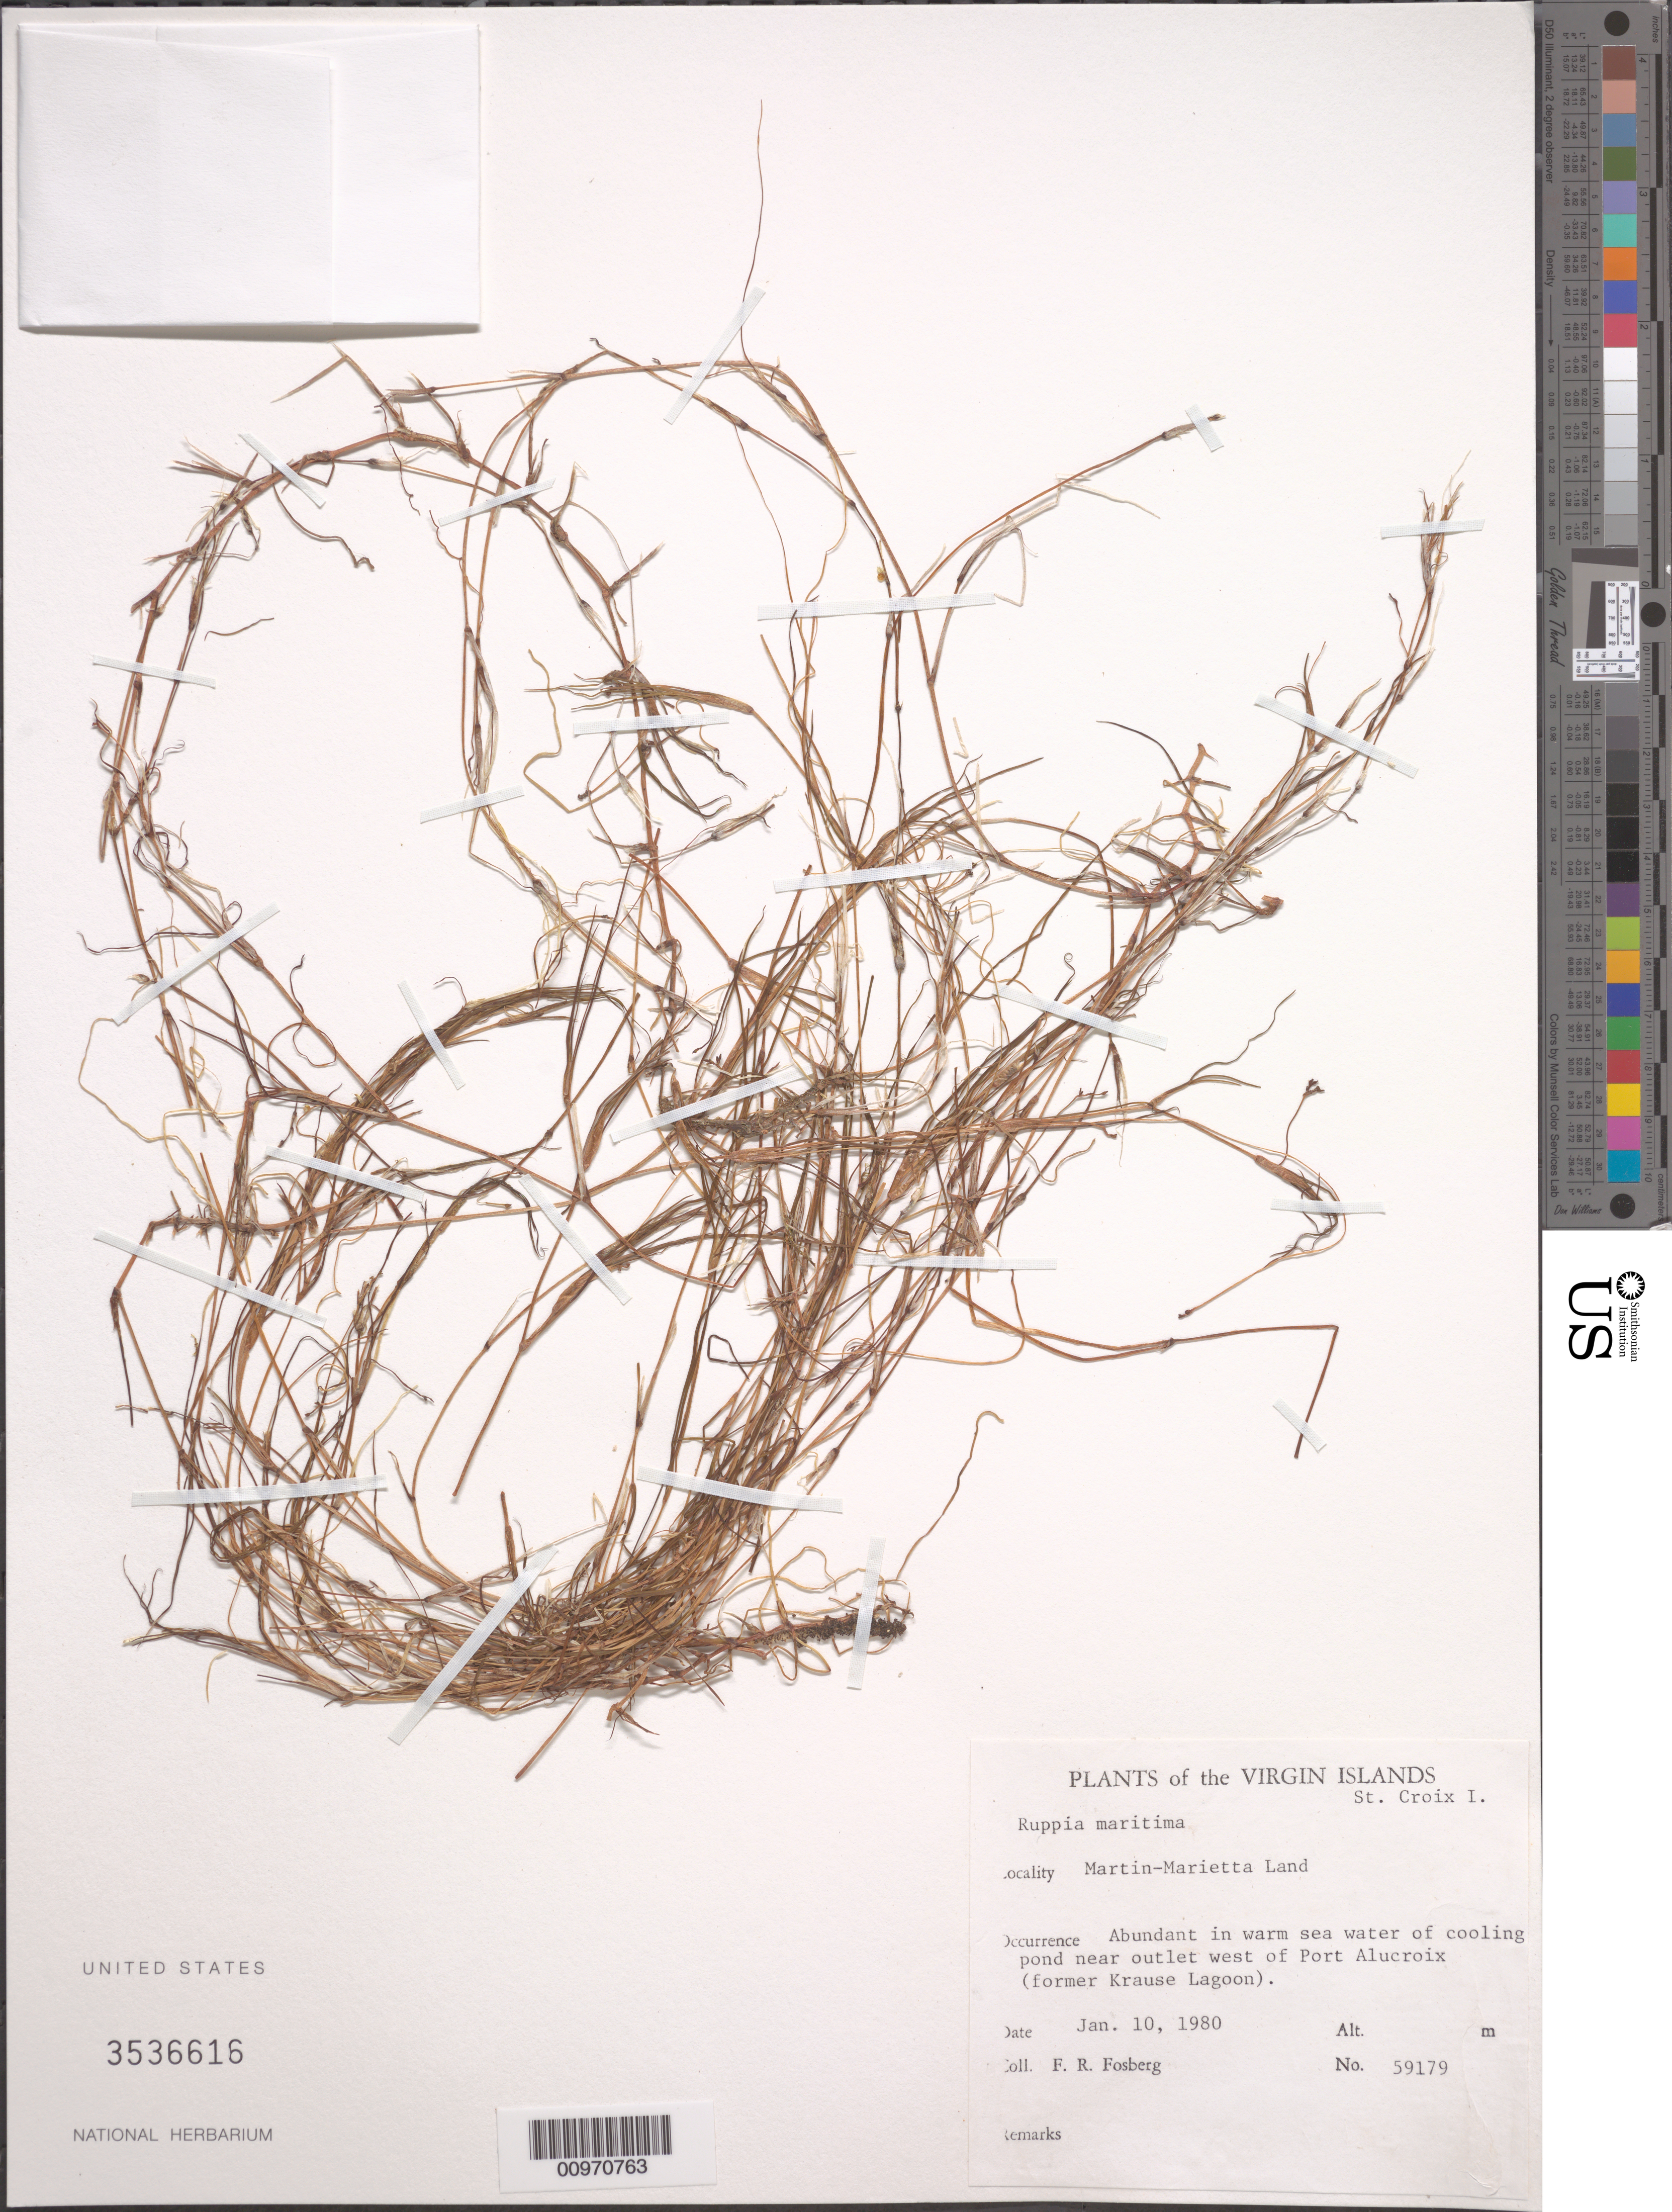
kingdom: Plantae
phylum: Tracheophyta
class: Liliopsida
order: Alismatales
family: Ruppiaceae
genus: Ruppia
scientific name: Ruppia maritima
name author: L.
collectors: F. R. Fosberg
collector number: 59179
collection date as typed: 10 Jan 1980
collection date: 1980-01-10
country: U.S. Virgin Islands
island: St. Croix I.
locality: Martin-Marietta Land, west of Port Alucroix (former Krause Lagoon)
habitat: In warm sea water of cooling pond near outlet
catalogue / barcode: US 3536616